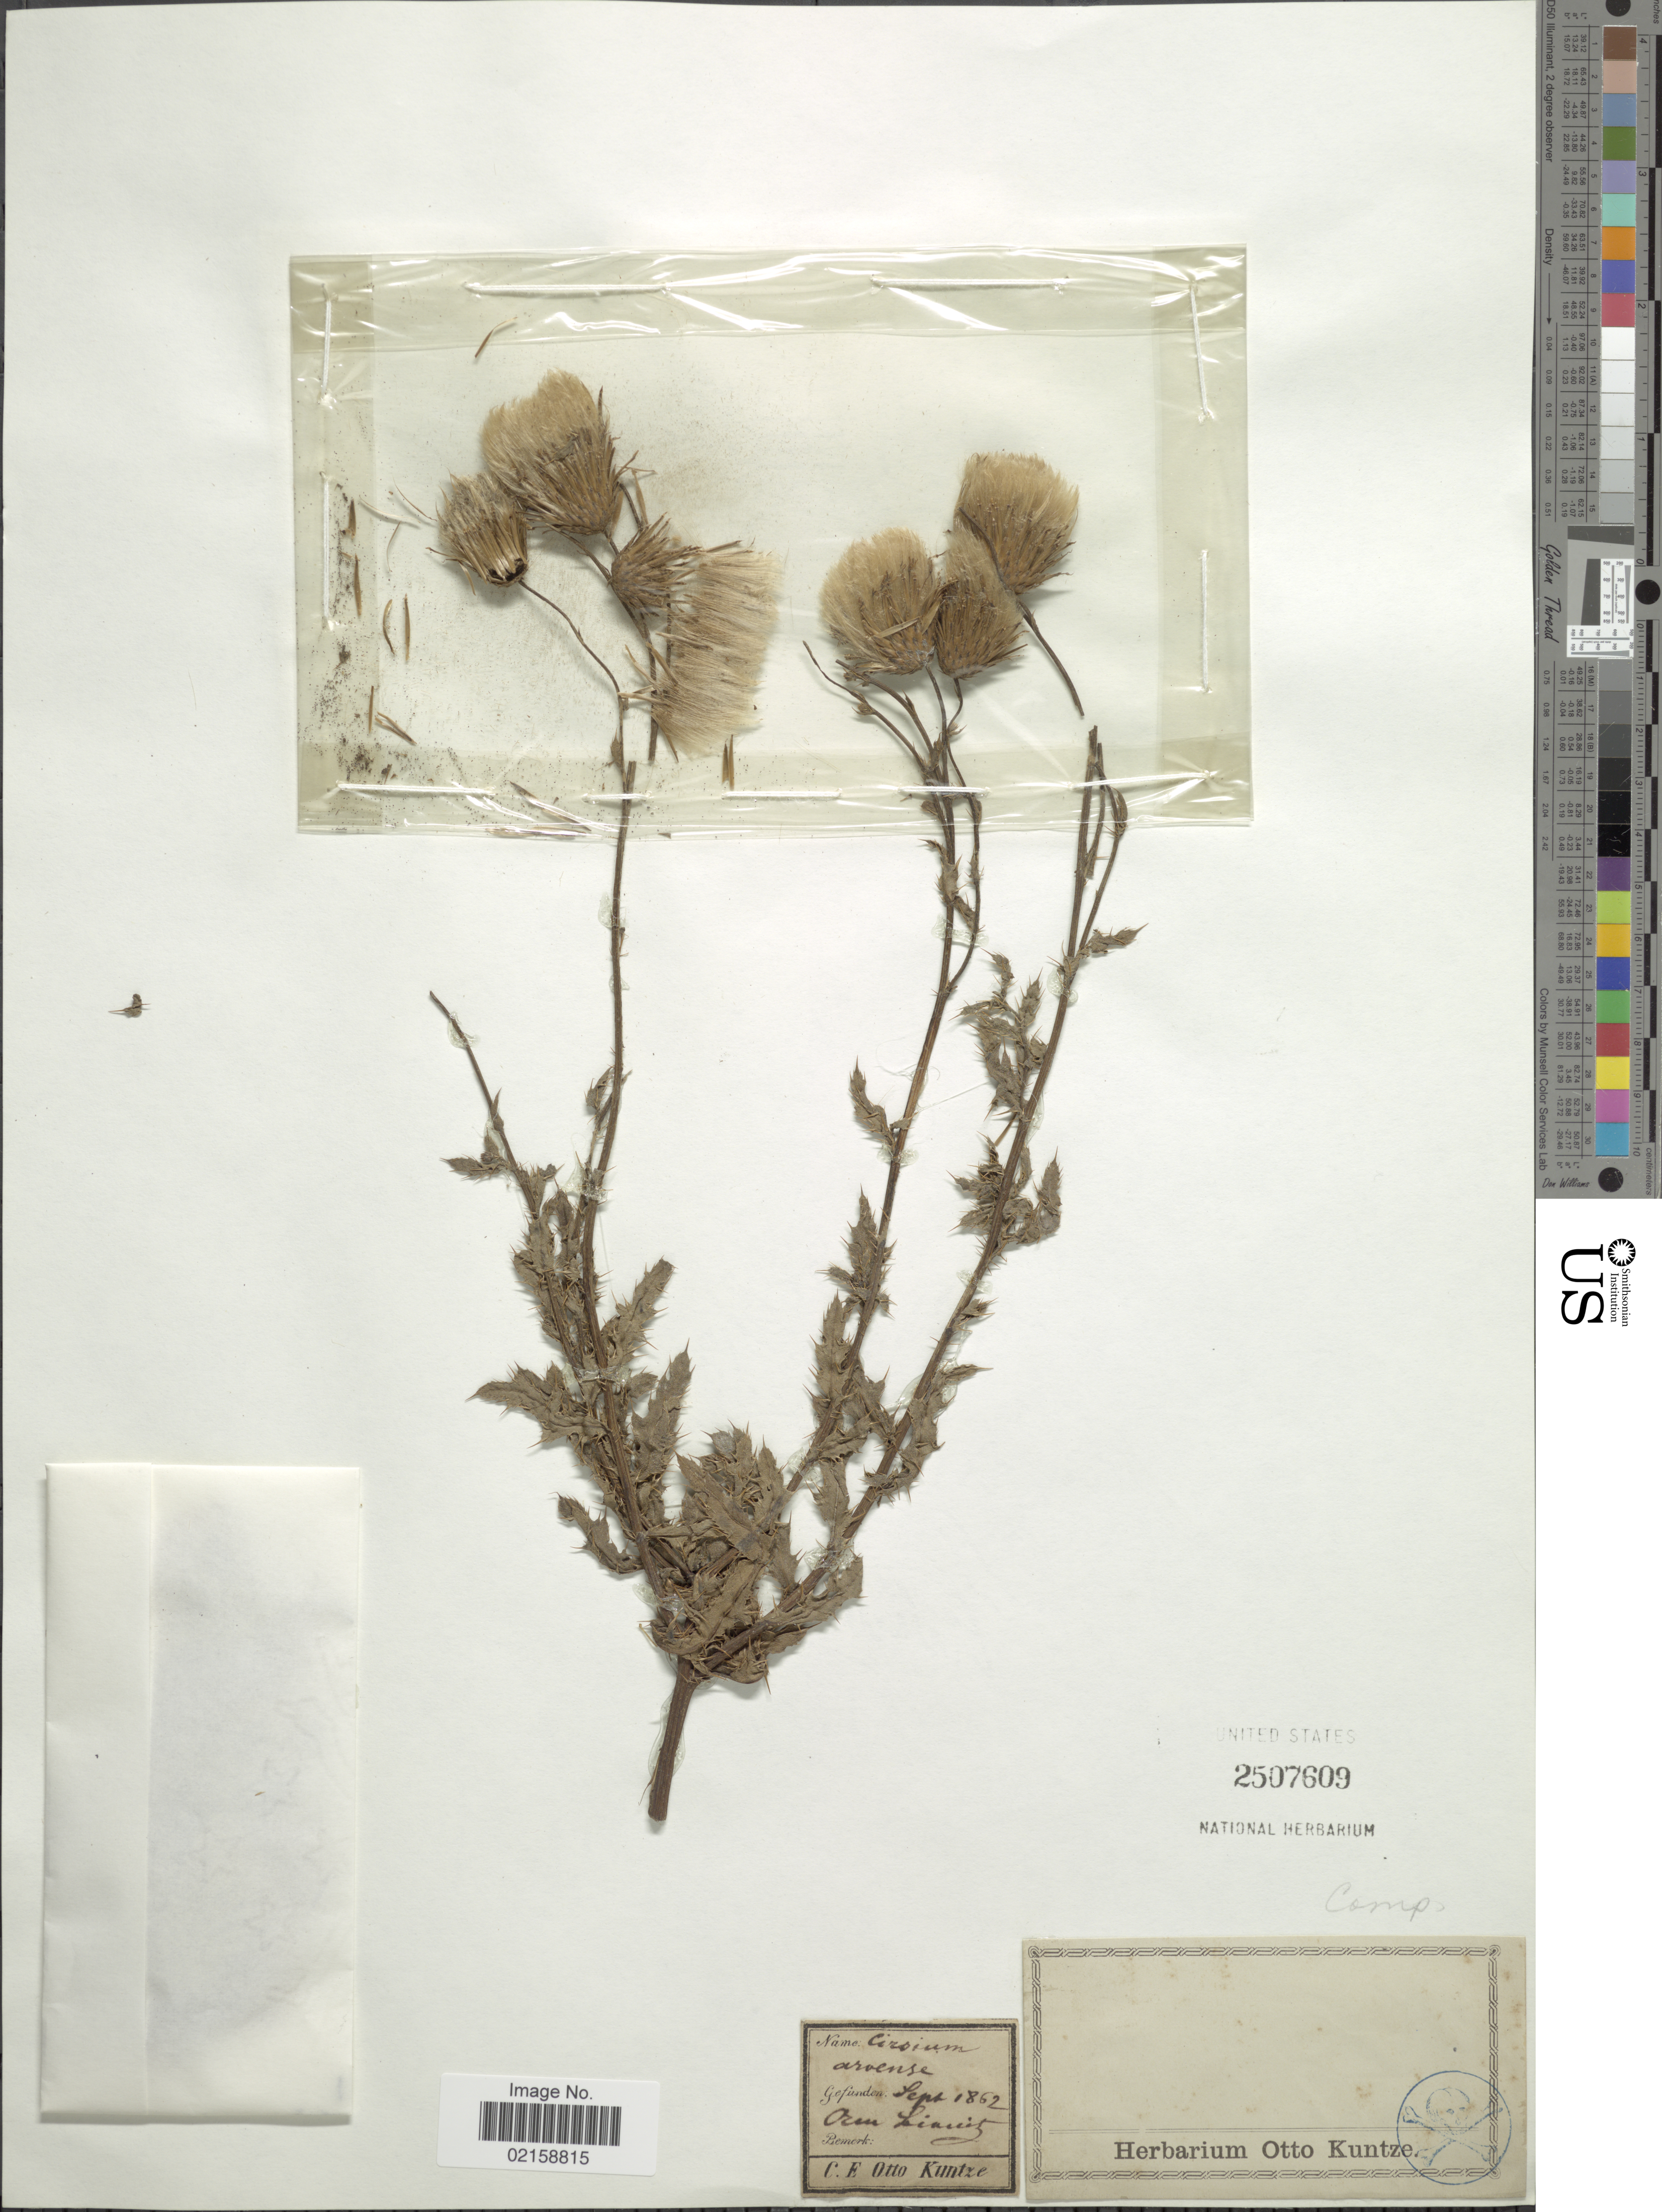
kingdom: Plantae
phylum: Tracheophyta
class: Magnoliopsida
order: Asterales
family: Asteraceae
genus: Cirsium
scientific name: Cirsium arvense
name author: (L.) Scop.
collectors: C.E.O. Kuntze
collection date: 1862-09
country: Germany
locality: Groß Lüsewitz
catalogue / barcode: US 2507609